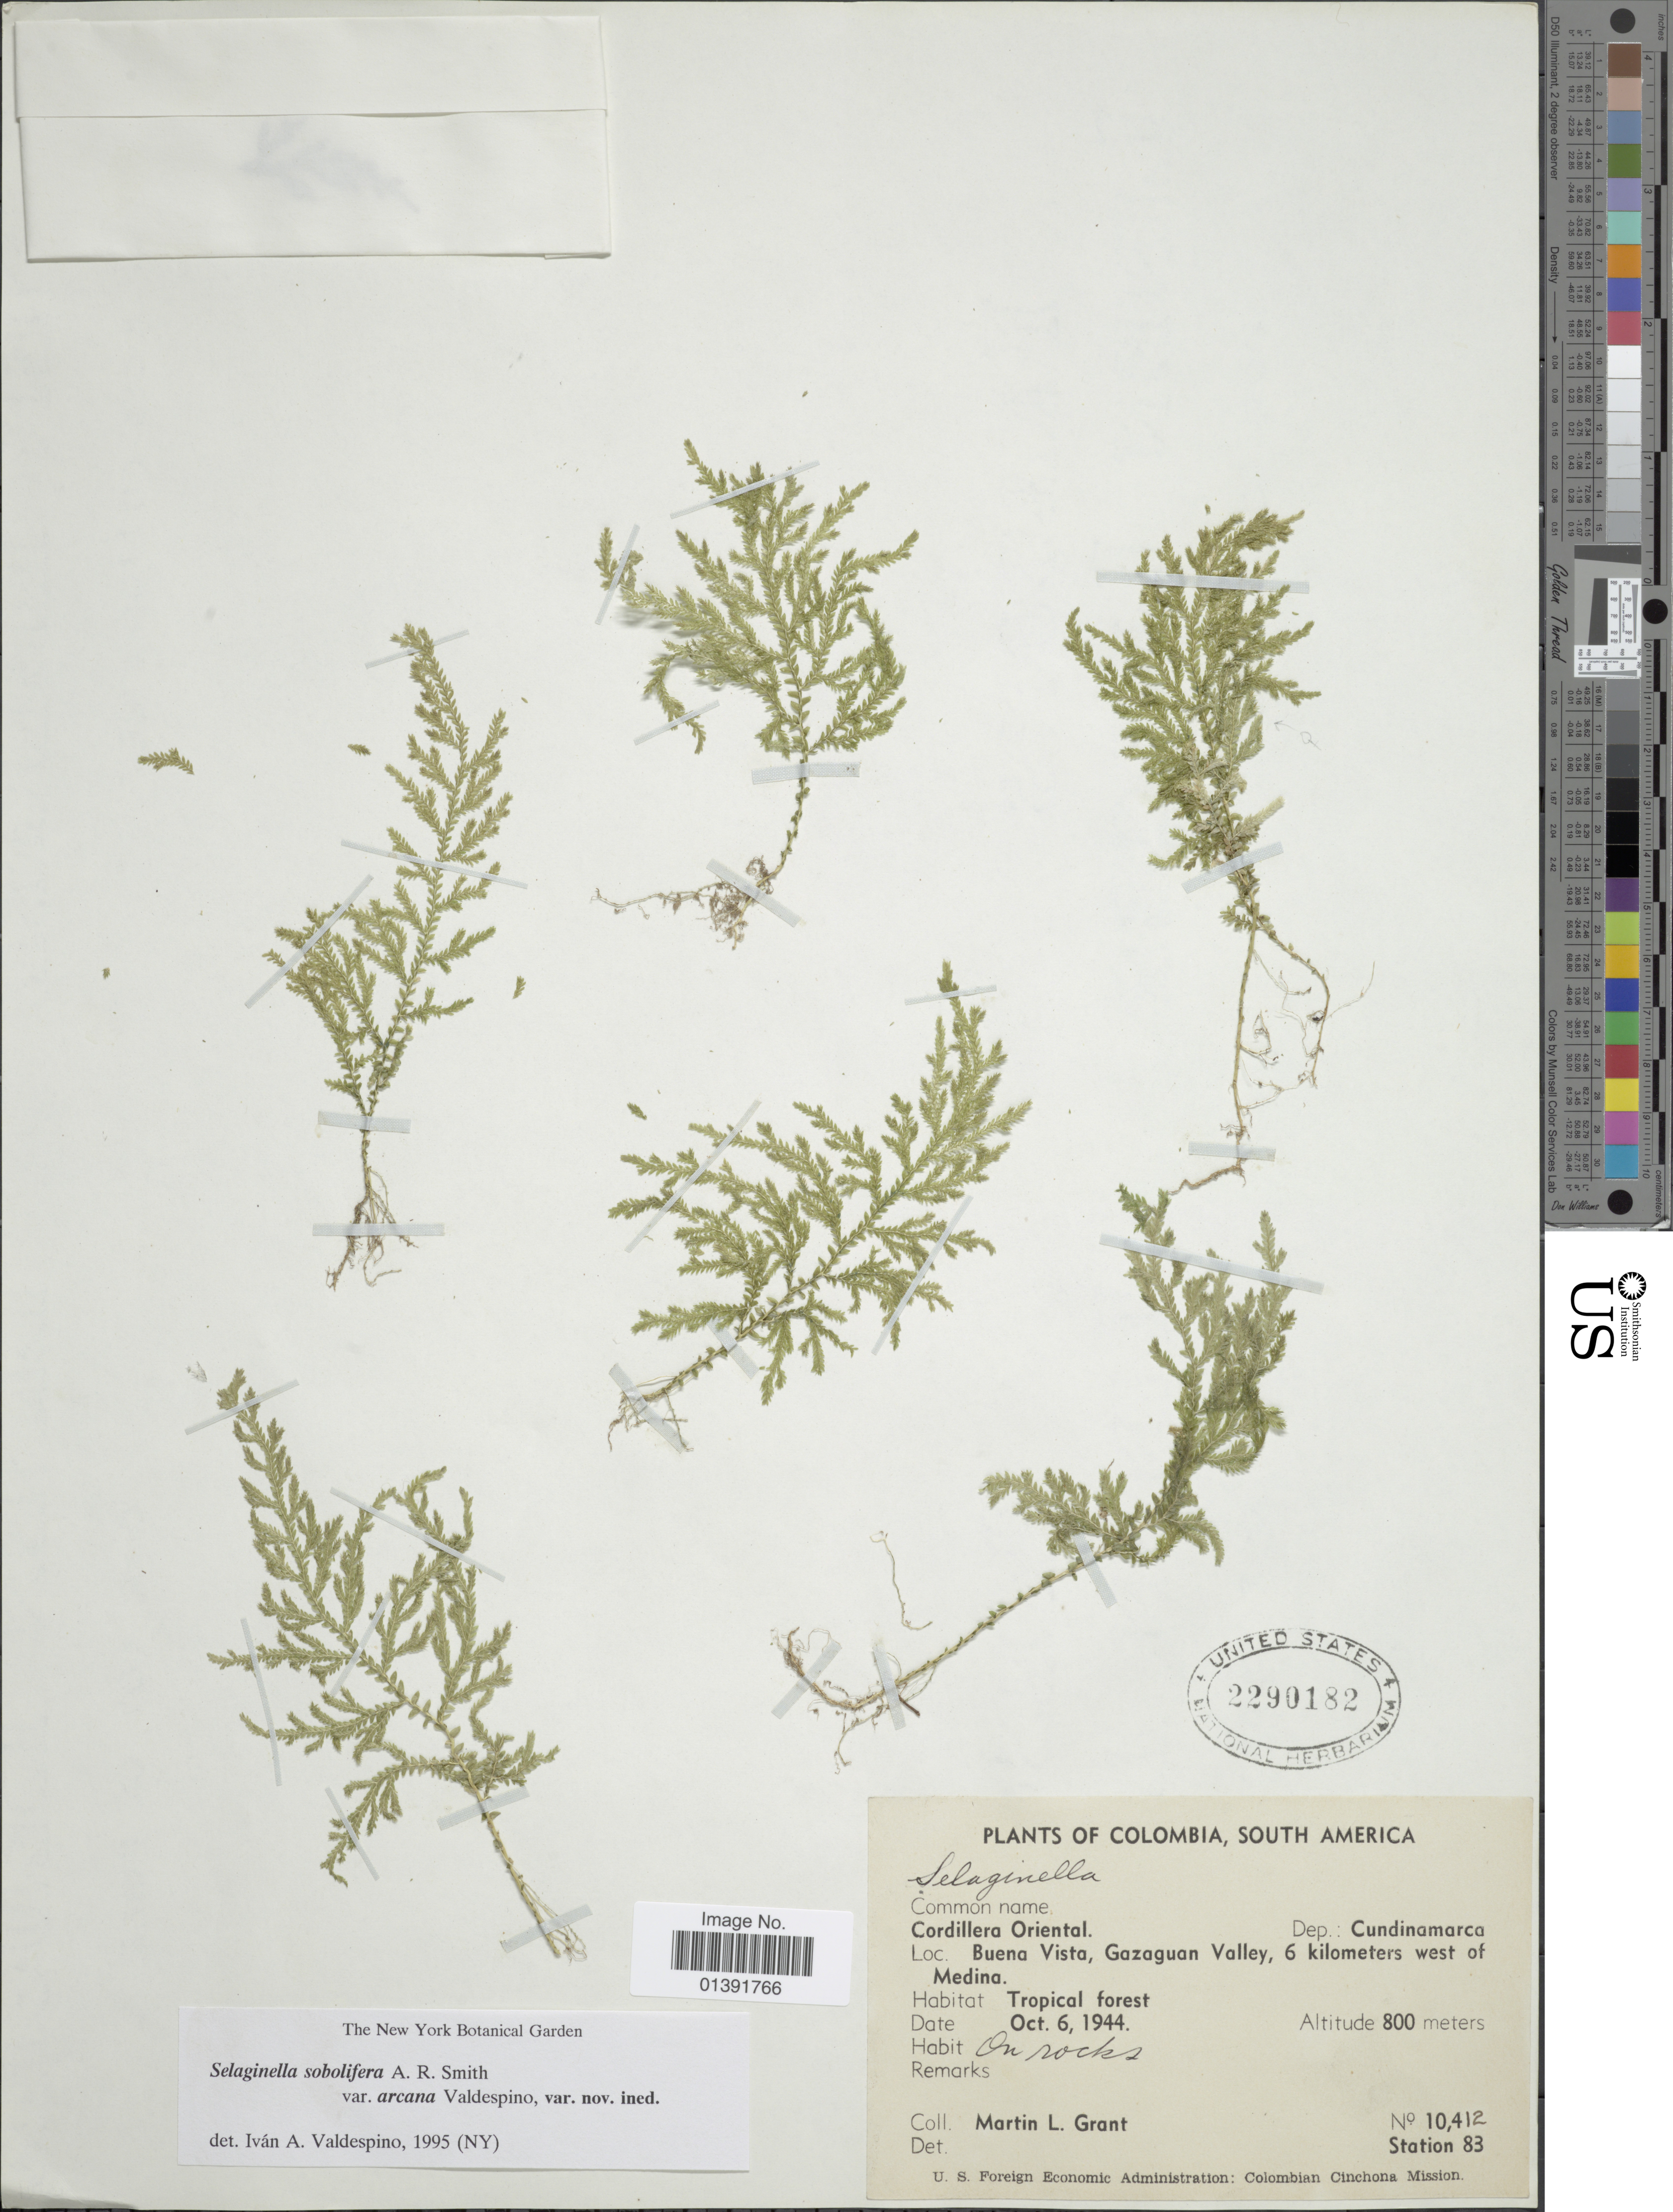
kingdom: Plantae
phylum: Tracheophyta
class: Lycopodiopsida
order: Selaginellales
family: Selaginellaceae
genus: Selaginella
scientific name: Selaginella sobolifera var. arcana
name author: Valdespino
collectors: M. L. Grant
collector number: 10412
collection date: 1944-10-06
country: Colombia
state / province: Cundinamarca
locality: Cordillera Oriental, Buena Vista, Gazaguan Valley, 6 kilometers west of Medina, Station 83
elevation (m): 800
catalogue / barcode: US 2290182